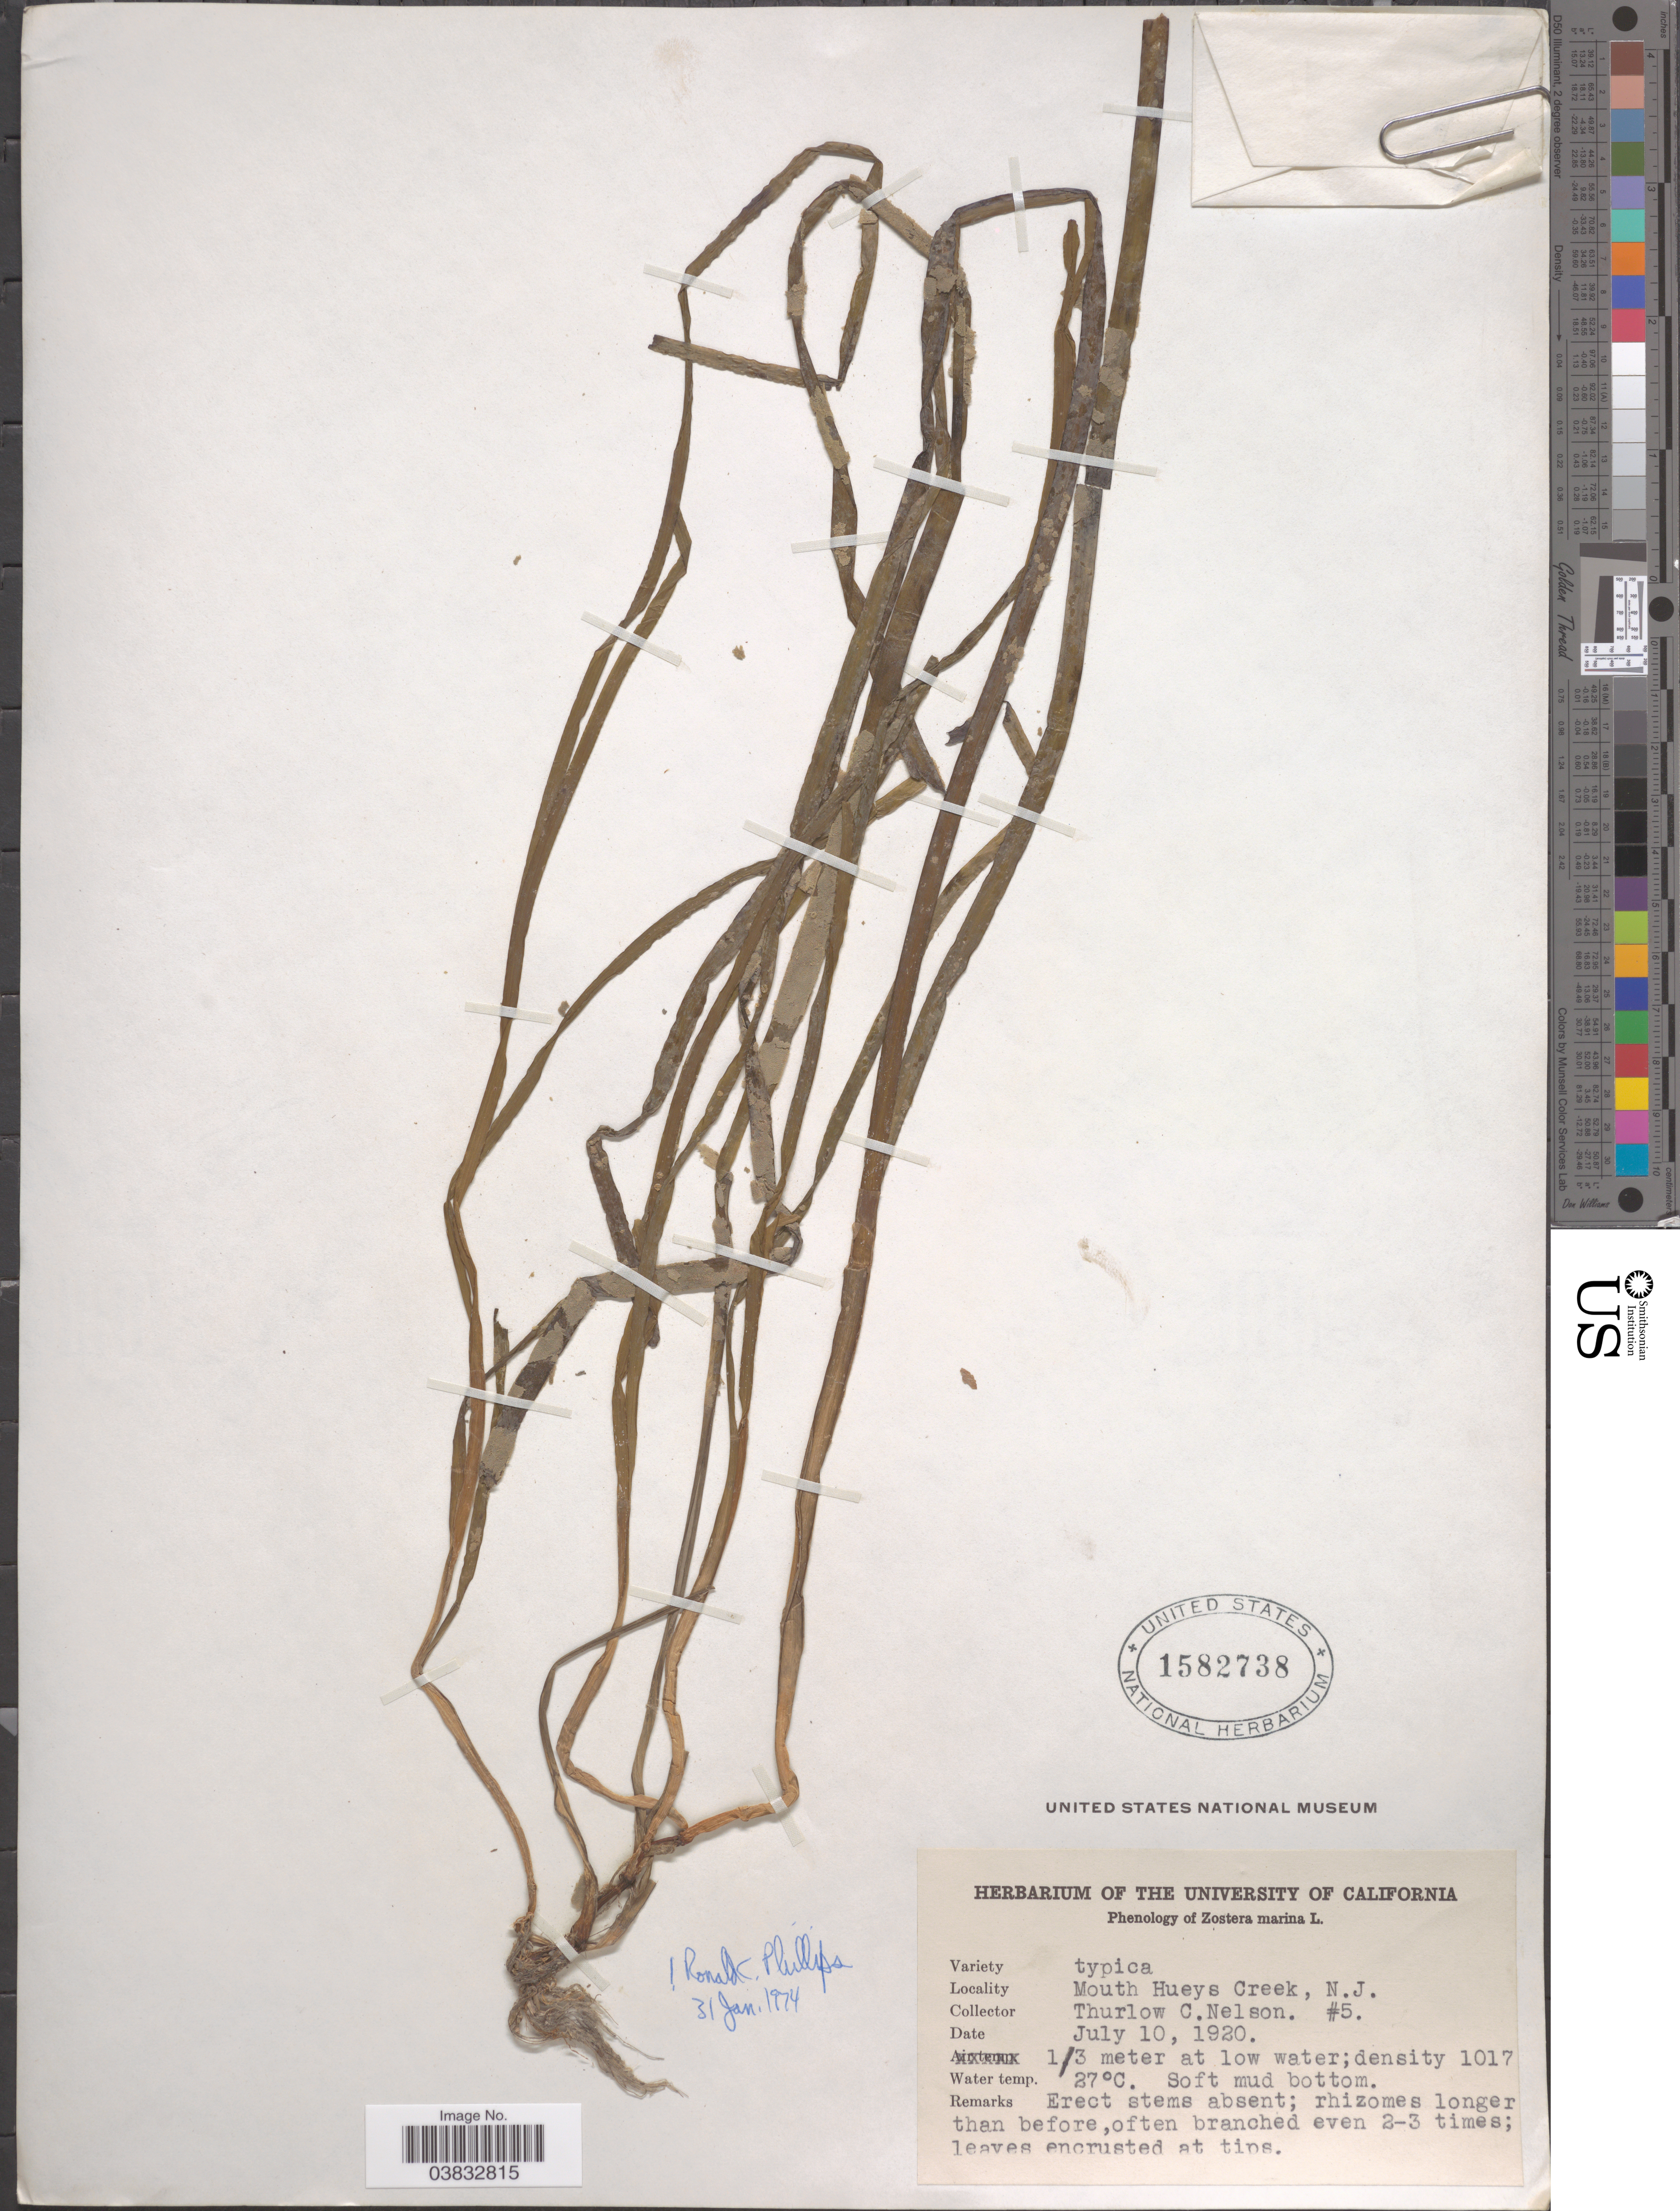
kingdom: Plantae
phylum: Tracheophyta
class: Liliopsida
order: Alismatales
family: Zosteraceae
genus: Zostera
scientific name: Zostera marina var. typica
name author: L.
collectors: T. C. Nelson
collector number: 5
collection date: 1920-07-10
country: United States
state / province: New Jersey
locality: Mouth Hueys Creek.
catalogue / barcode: US 1582738